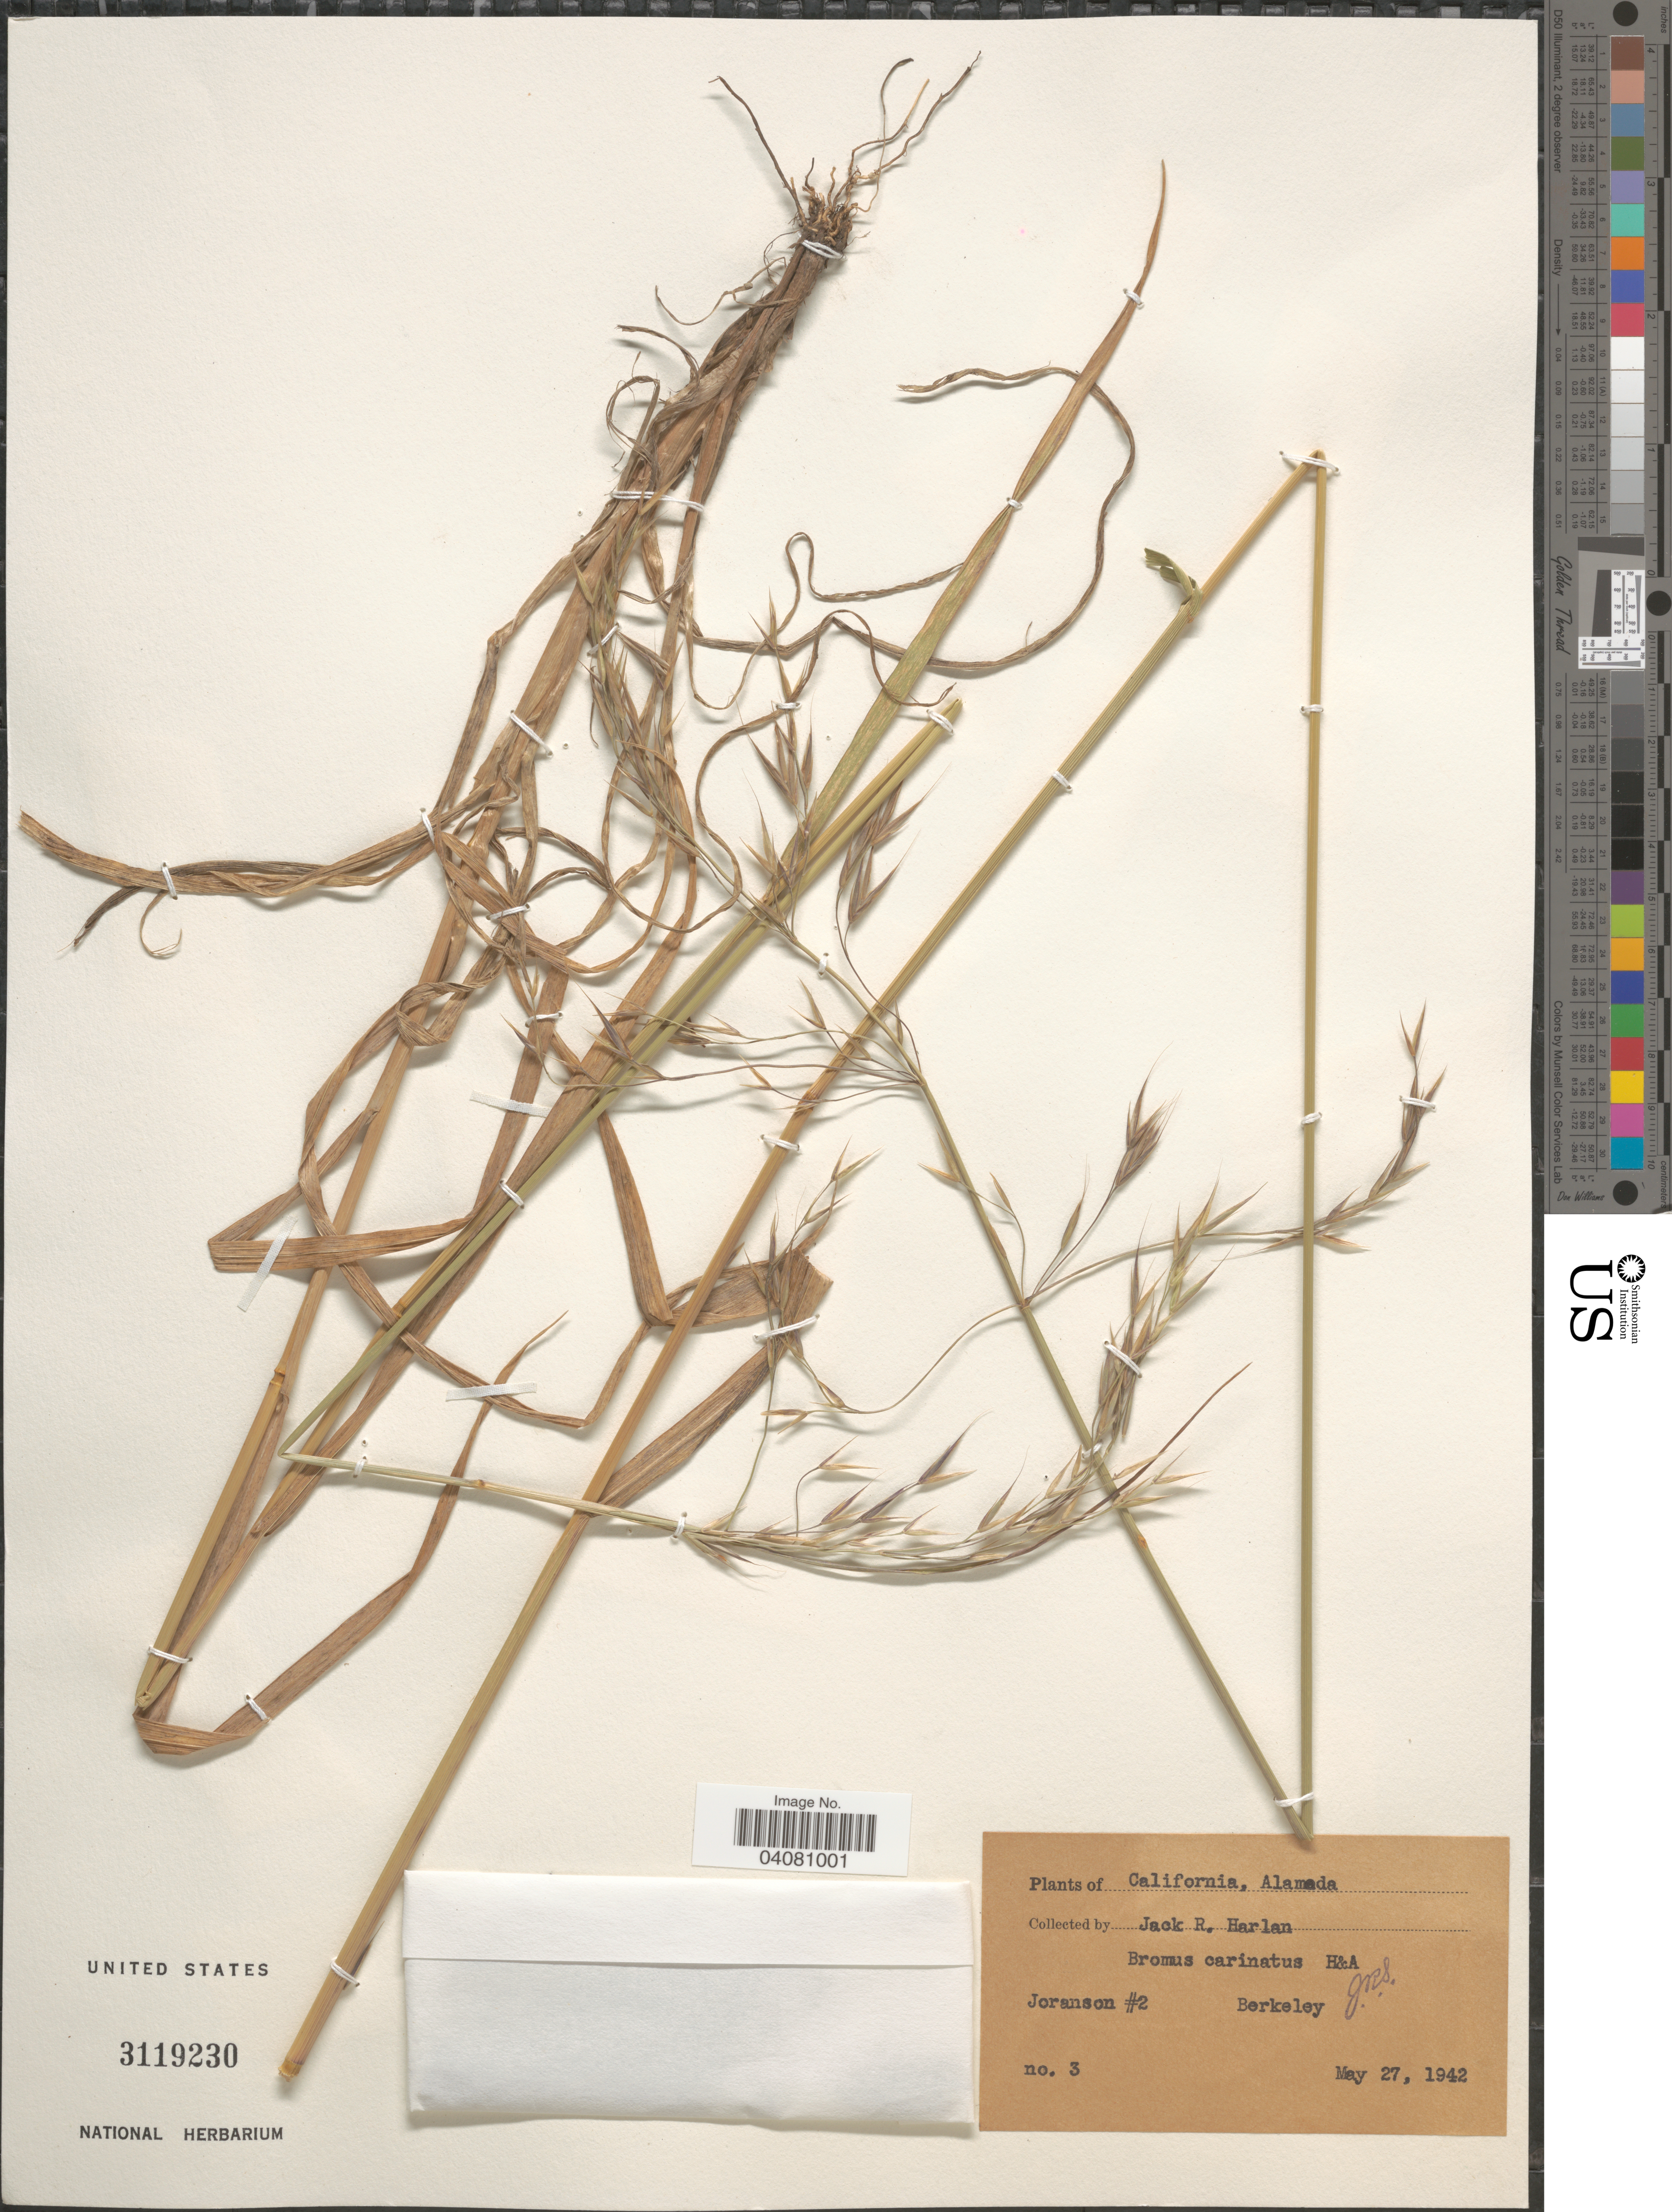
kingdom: Plantae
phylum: Tracheophyta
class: Liliopsida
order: Poales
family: Poaceae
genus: Bromus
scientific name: Bromus carinatus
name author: Hook. & Arn.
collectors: J. Harlan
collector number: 3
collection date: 1942-05-27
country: United States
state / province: California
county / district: Alameda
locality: Alamada. Berkeley.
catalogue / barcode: US 3119230